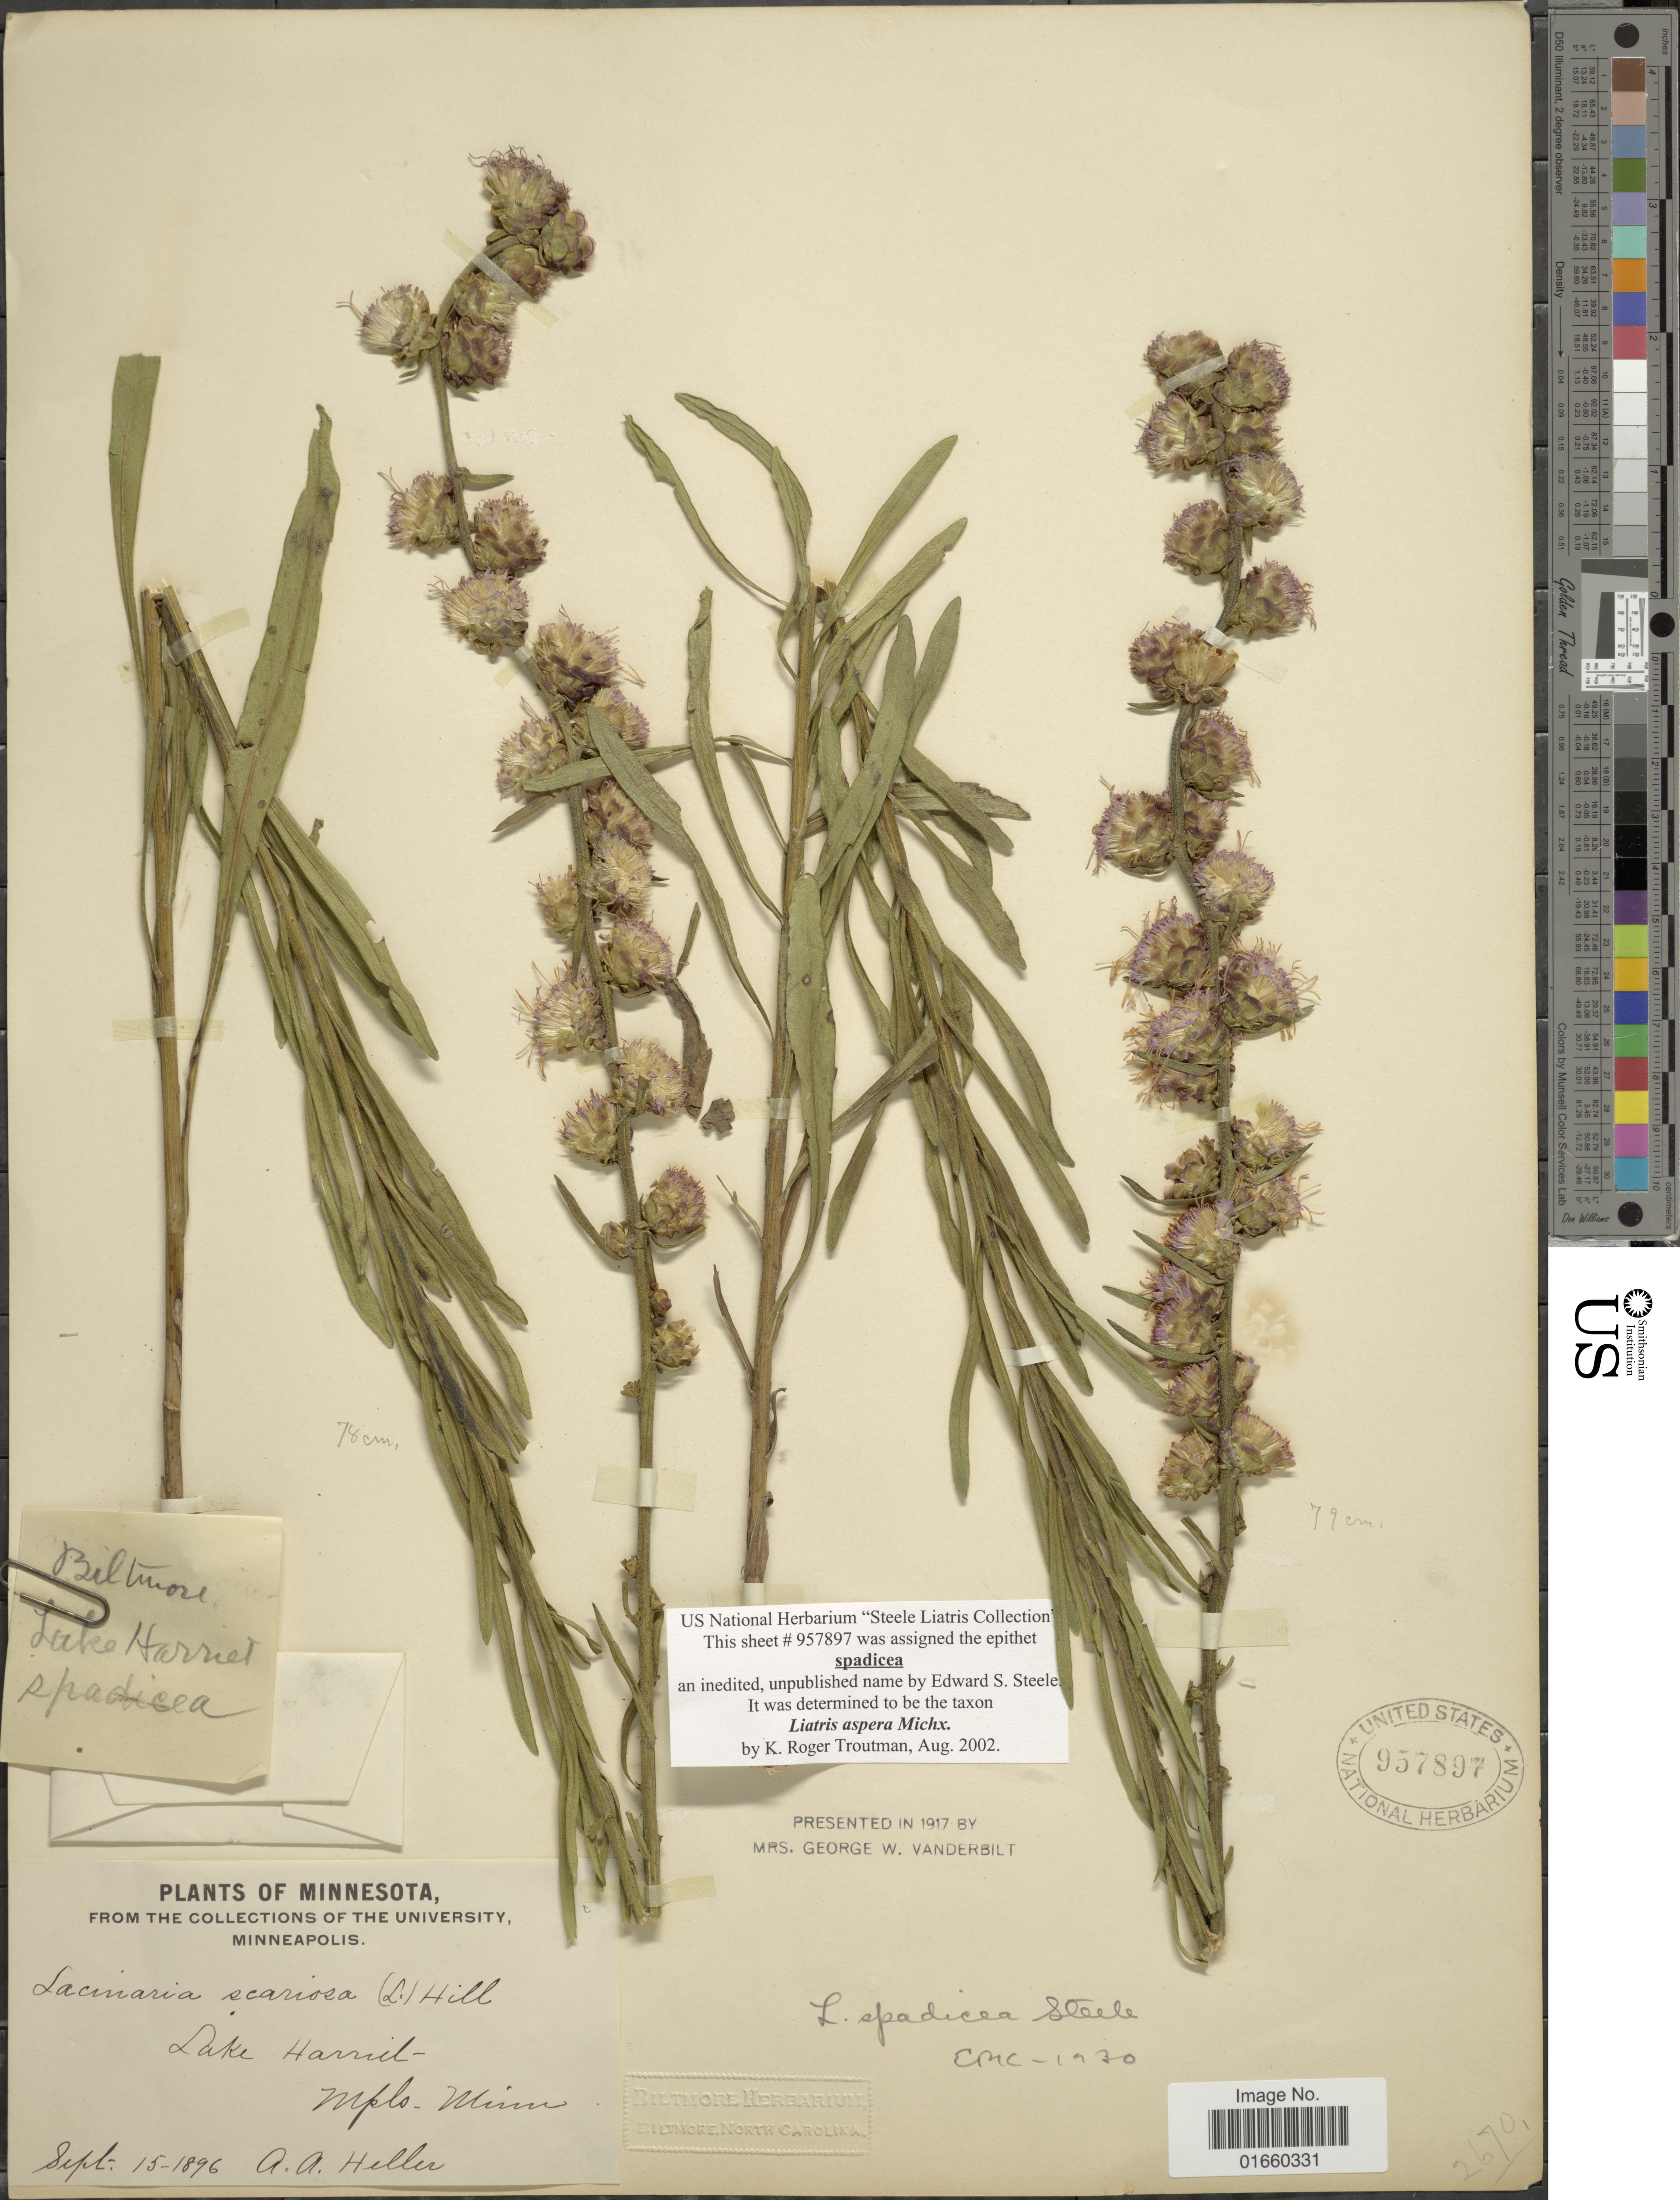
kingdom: Plantae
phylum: Tracheophyta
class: Magnoliopsida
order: Asterales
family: Asteraceae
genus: Liatris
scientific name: Liatris aspera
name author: Michx.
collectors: A. A. Heller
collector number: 2670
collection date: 1896-09-15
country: United States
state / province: Minnesota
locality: Lake Harriet- Mpls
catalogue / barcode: US 957897